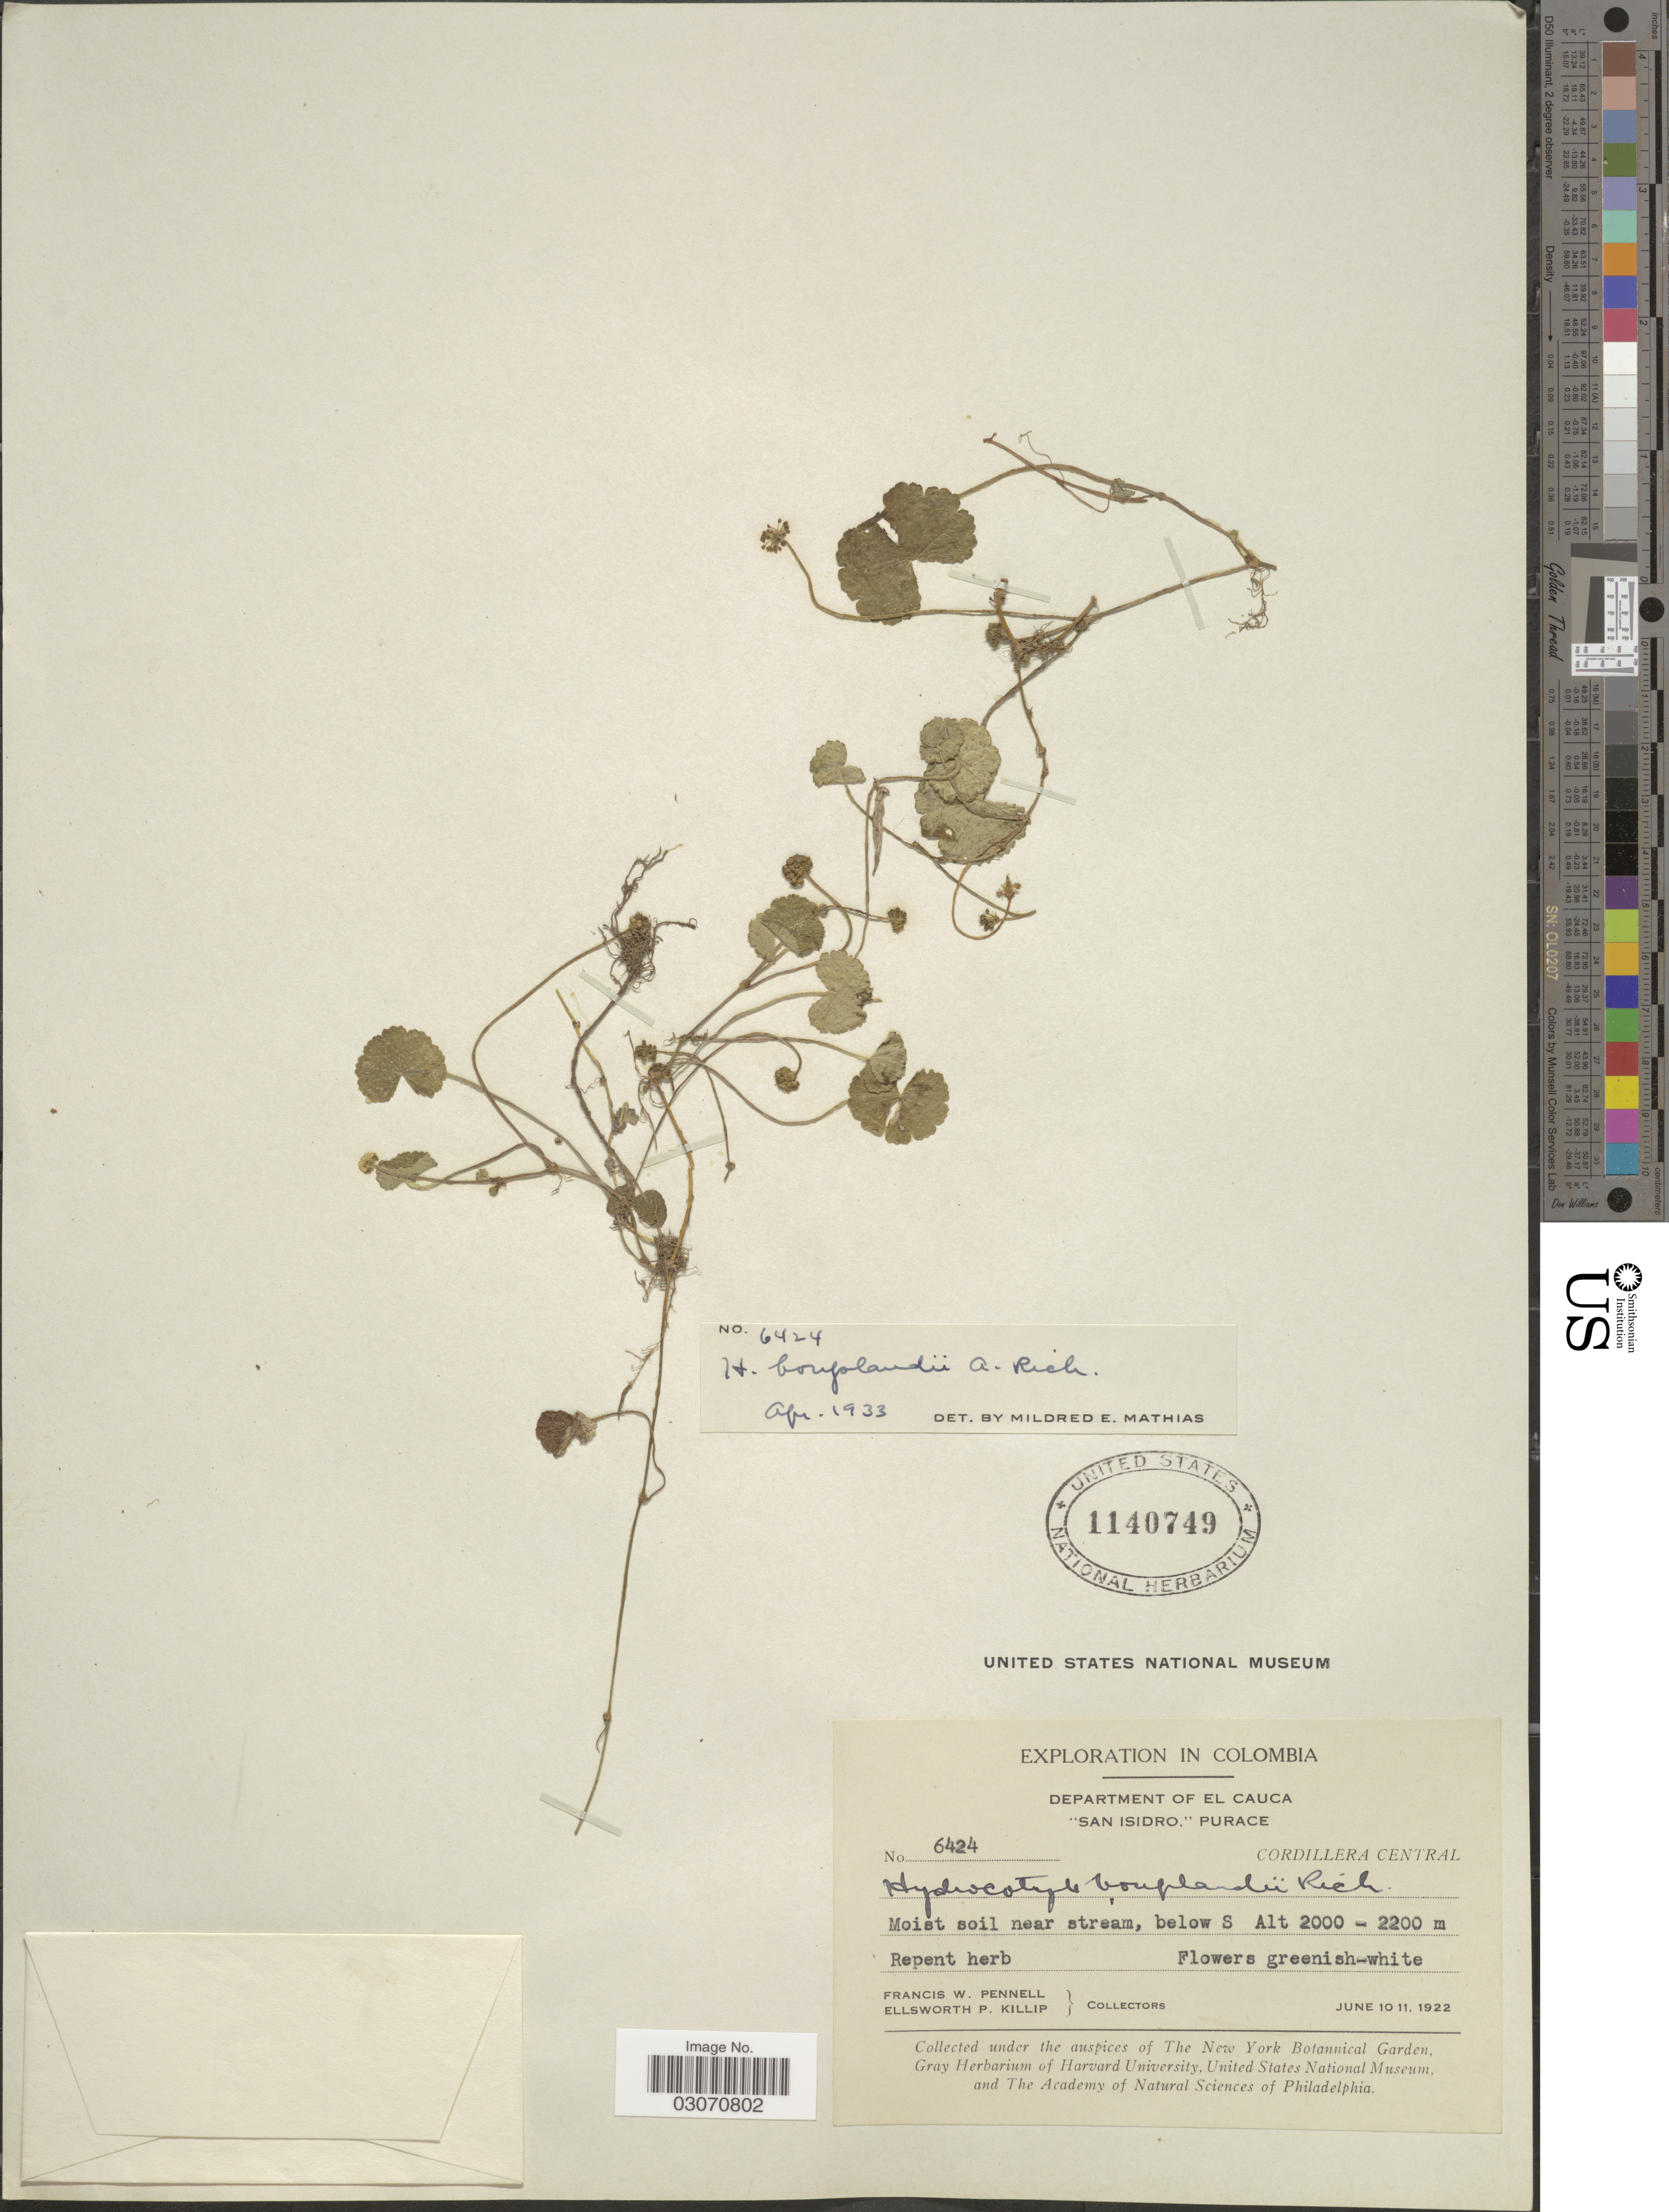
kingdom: Plantae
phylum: Tracheophyta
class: Magnoliopsida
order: Apiales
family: Araliaceae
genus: Hydrocotyle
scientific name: Hydrocotyle bonplandii var. bonplandii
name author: A. Rich.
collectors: F. W. Pennell & E. P. Killip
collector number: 6424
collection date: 1922-06-10/1922-06-11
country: Colombia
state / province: Cauca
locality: Department of El Cauca 'San Isidro,' Purace. Cordillera Central. Moist soil near stream, below S.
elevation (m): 2000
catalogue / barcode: US 1140749